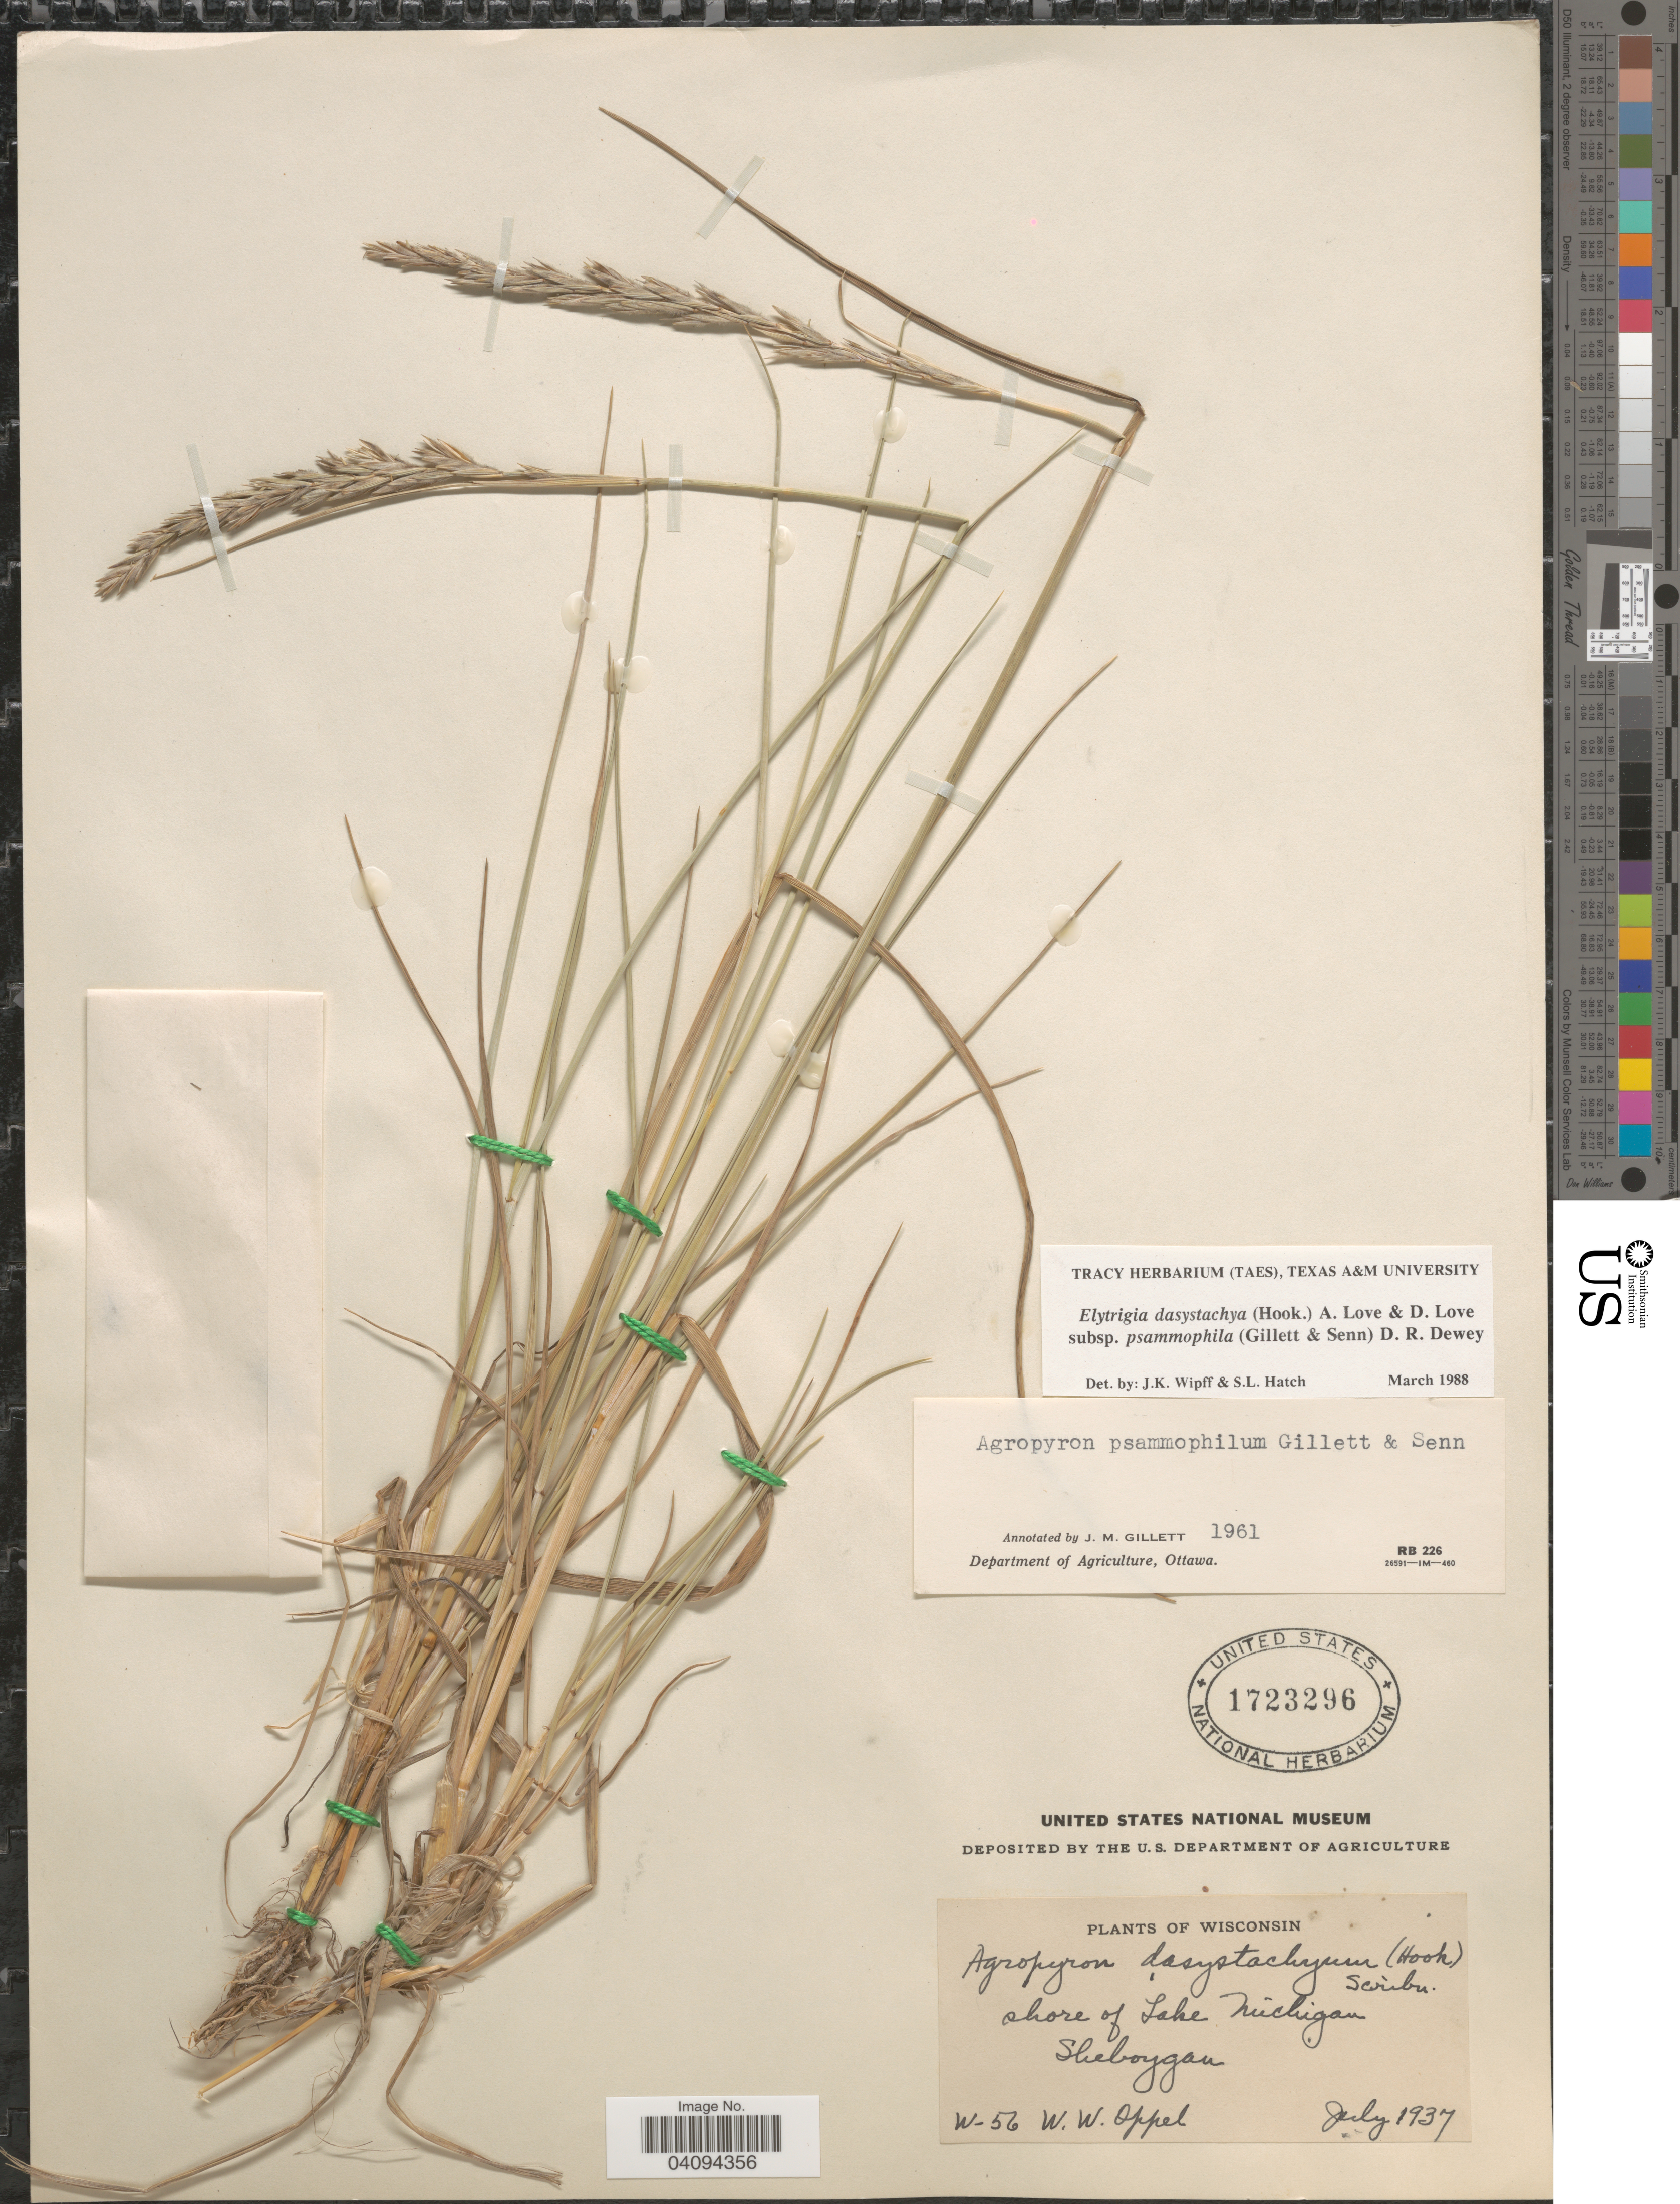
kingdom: Plantae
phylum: Tracheophyta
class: Liliopsida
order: Poales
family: Poaceae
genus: Elymus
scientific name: Elymus lanceolatus subsp. psammophilus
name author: (J.M. Gillett & H. Senn) Á. Löve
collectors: W. Oppel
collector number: W-56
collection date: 1937-07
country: United States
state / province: Wisconsin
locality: Shore of Lake Michigan. Sheboygan.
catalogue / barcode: US 1723296